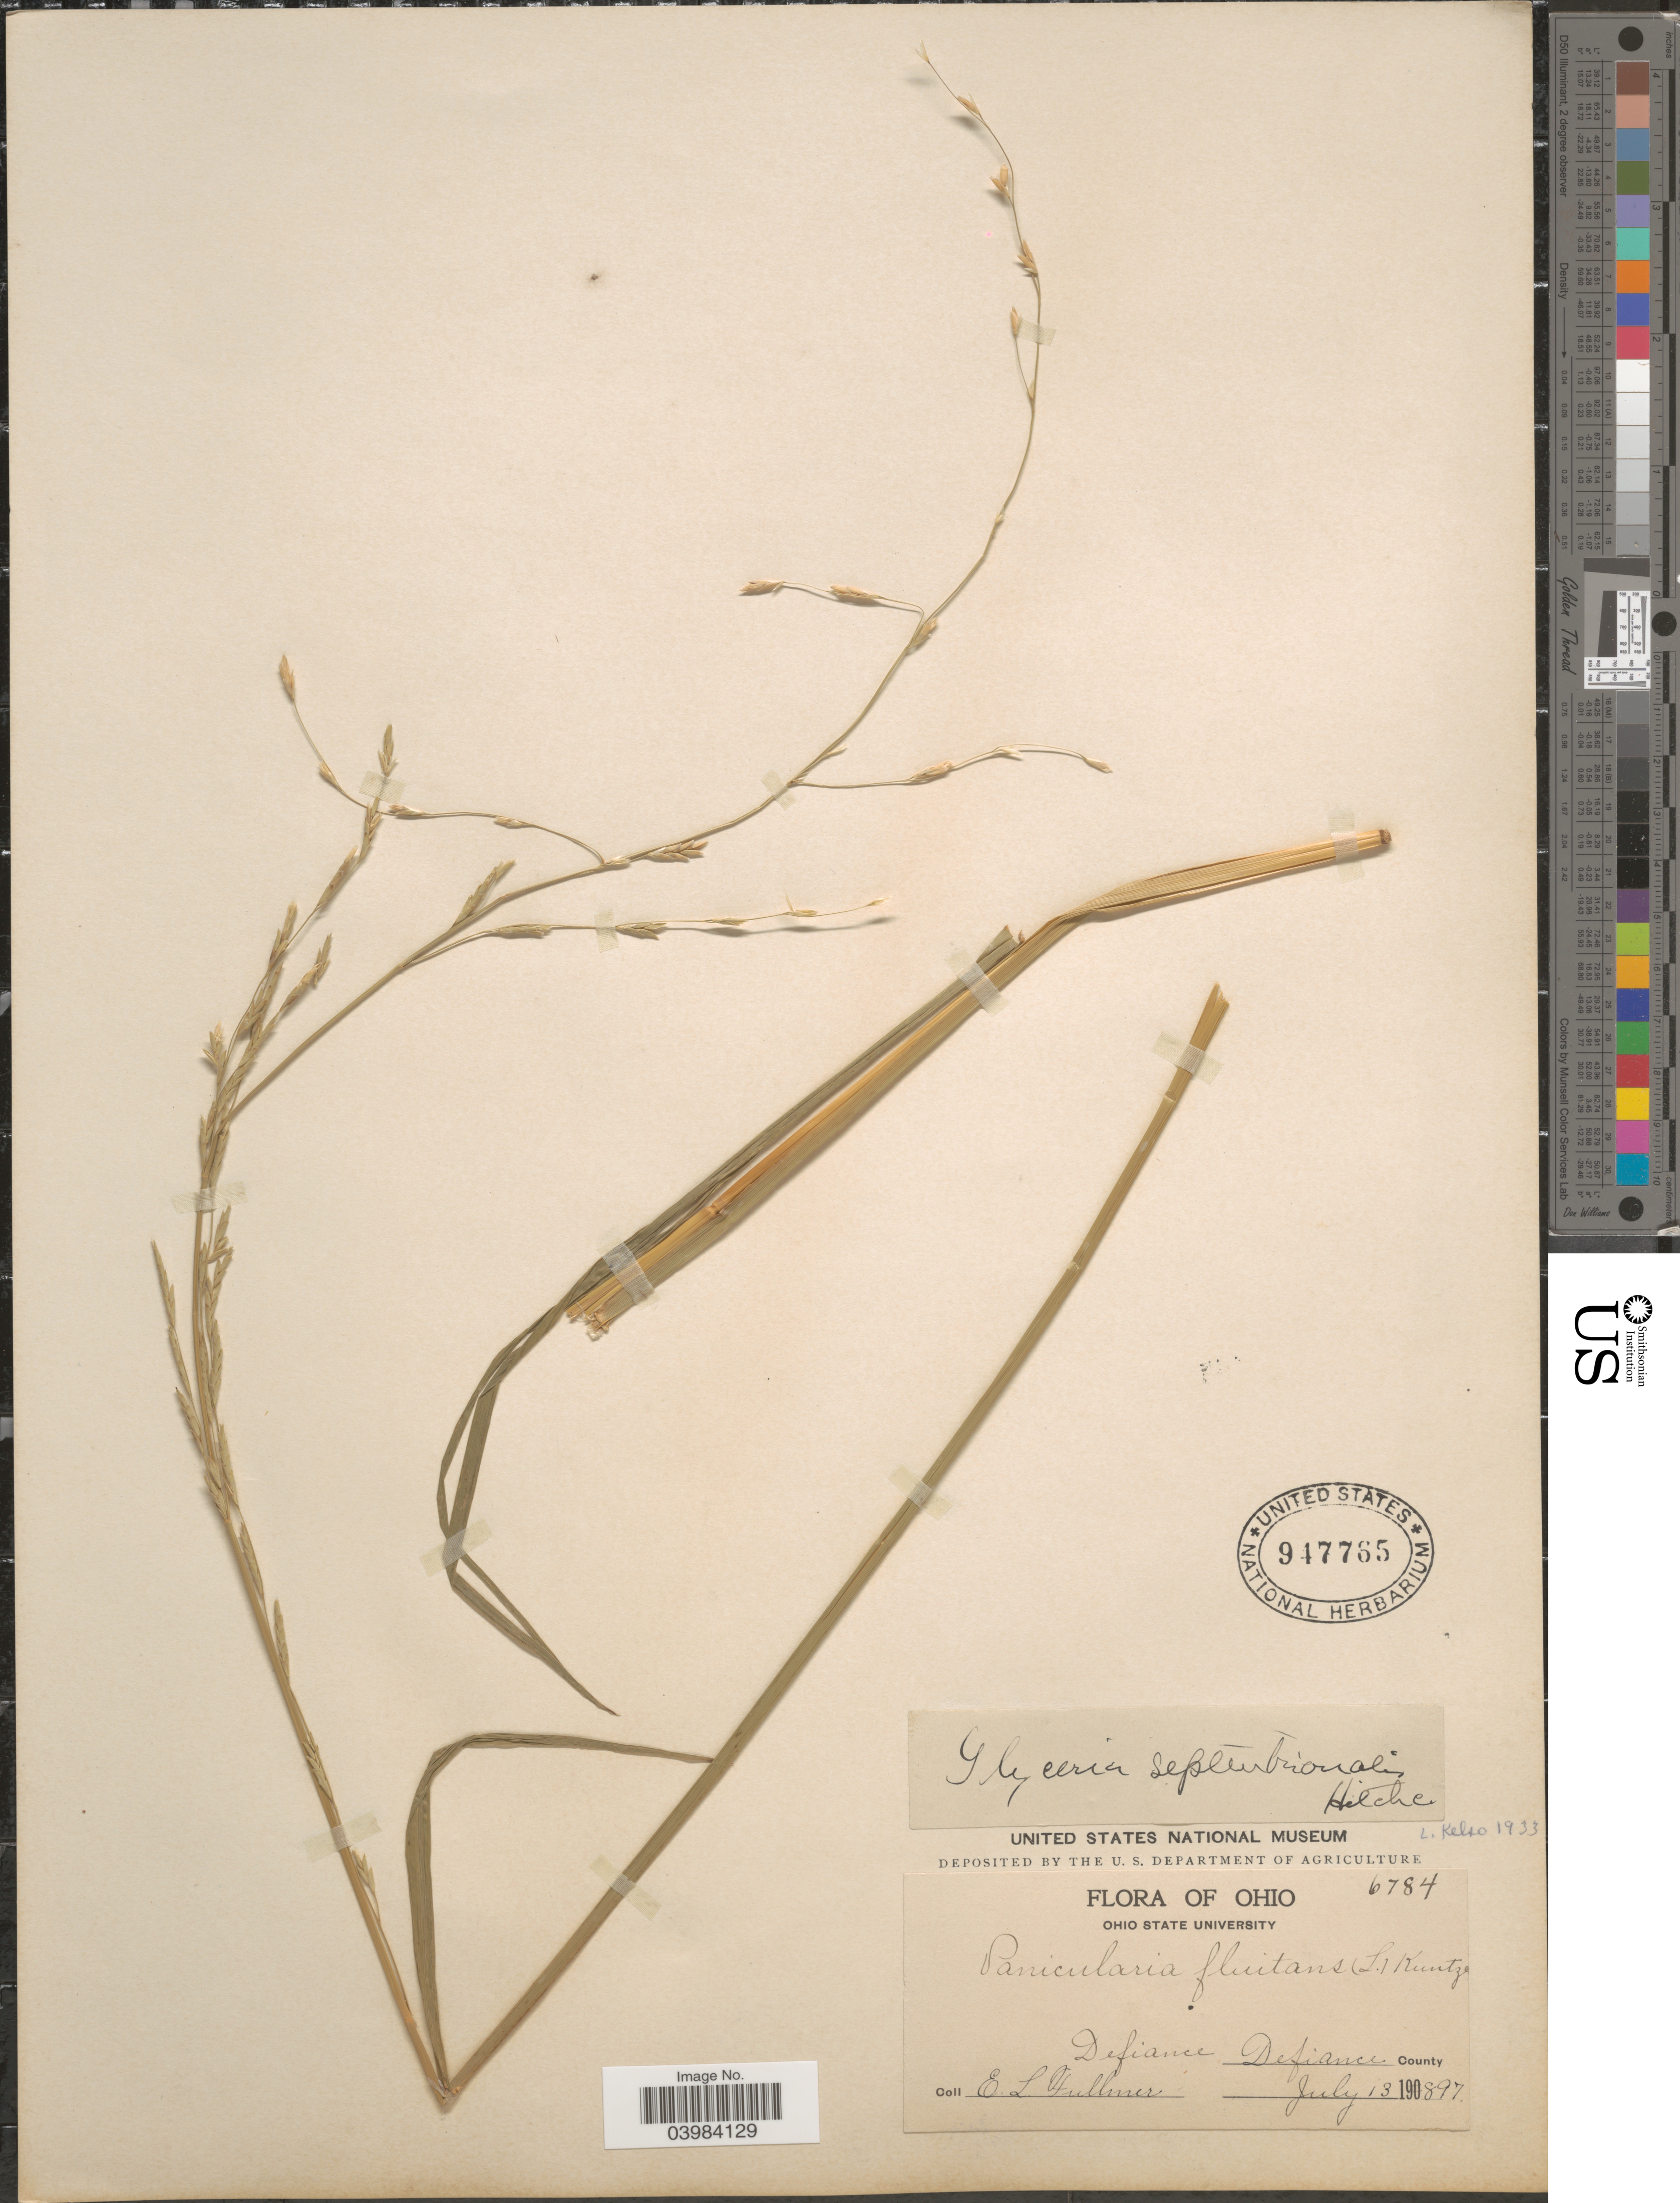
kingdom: Plantae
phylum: Tracheophyta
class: Liliopsida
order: Poales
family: Poaceae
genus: Glyceria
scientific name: Glyceria septentrionalis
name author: Hitchc.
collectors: E. Fullmer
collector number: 6784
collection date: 1897-07-13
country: United States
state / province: Ohio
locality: Defiance. Defiance County.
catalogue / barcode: US 947765